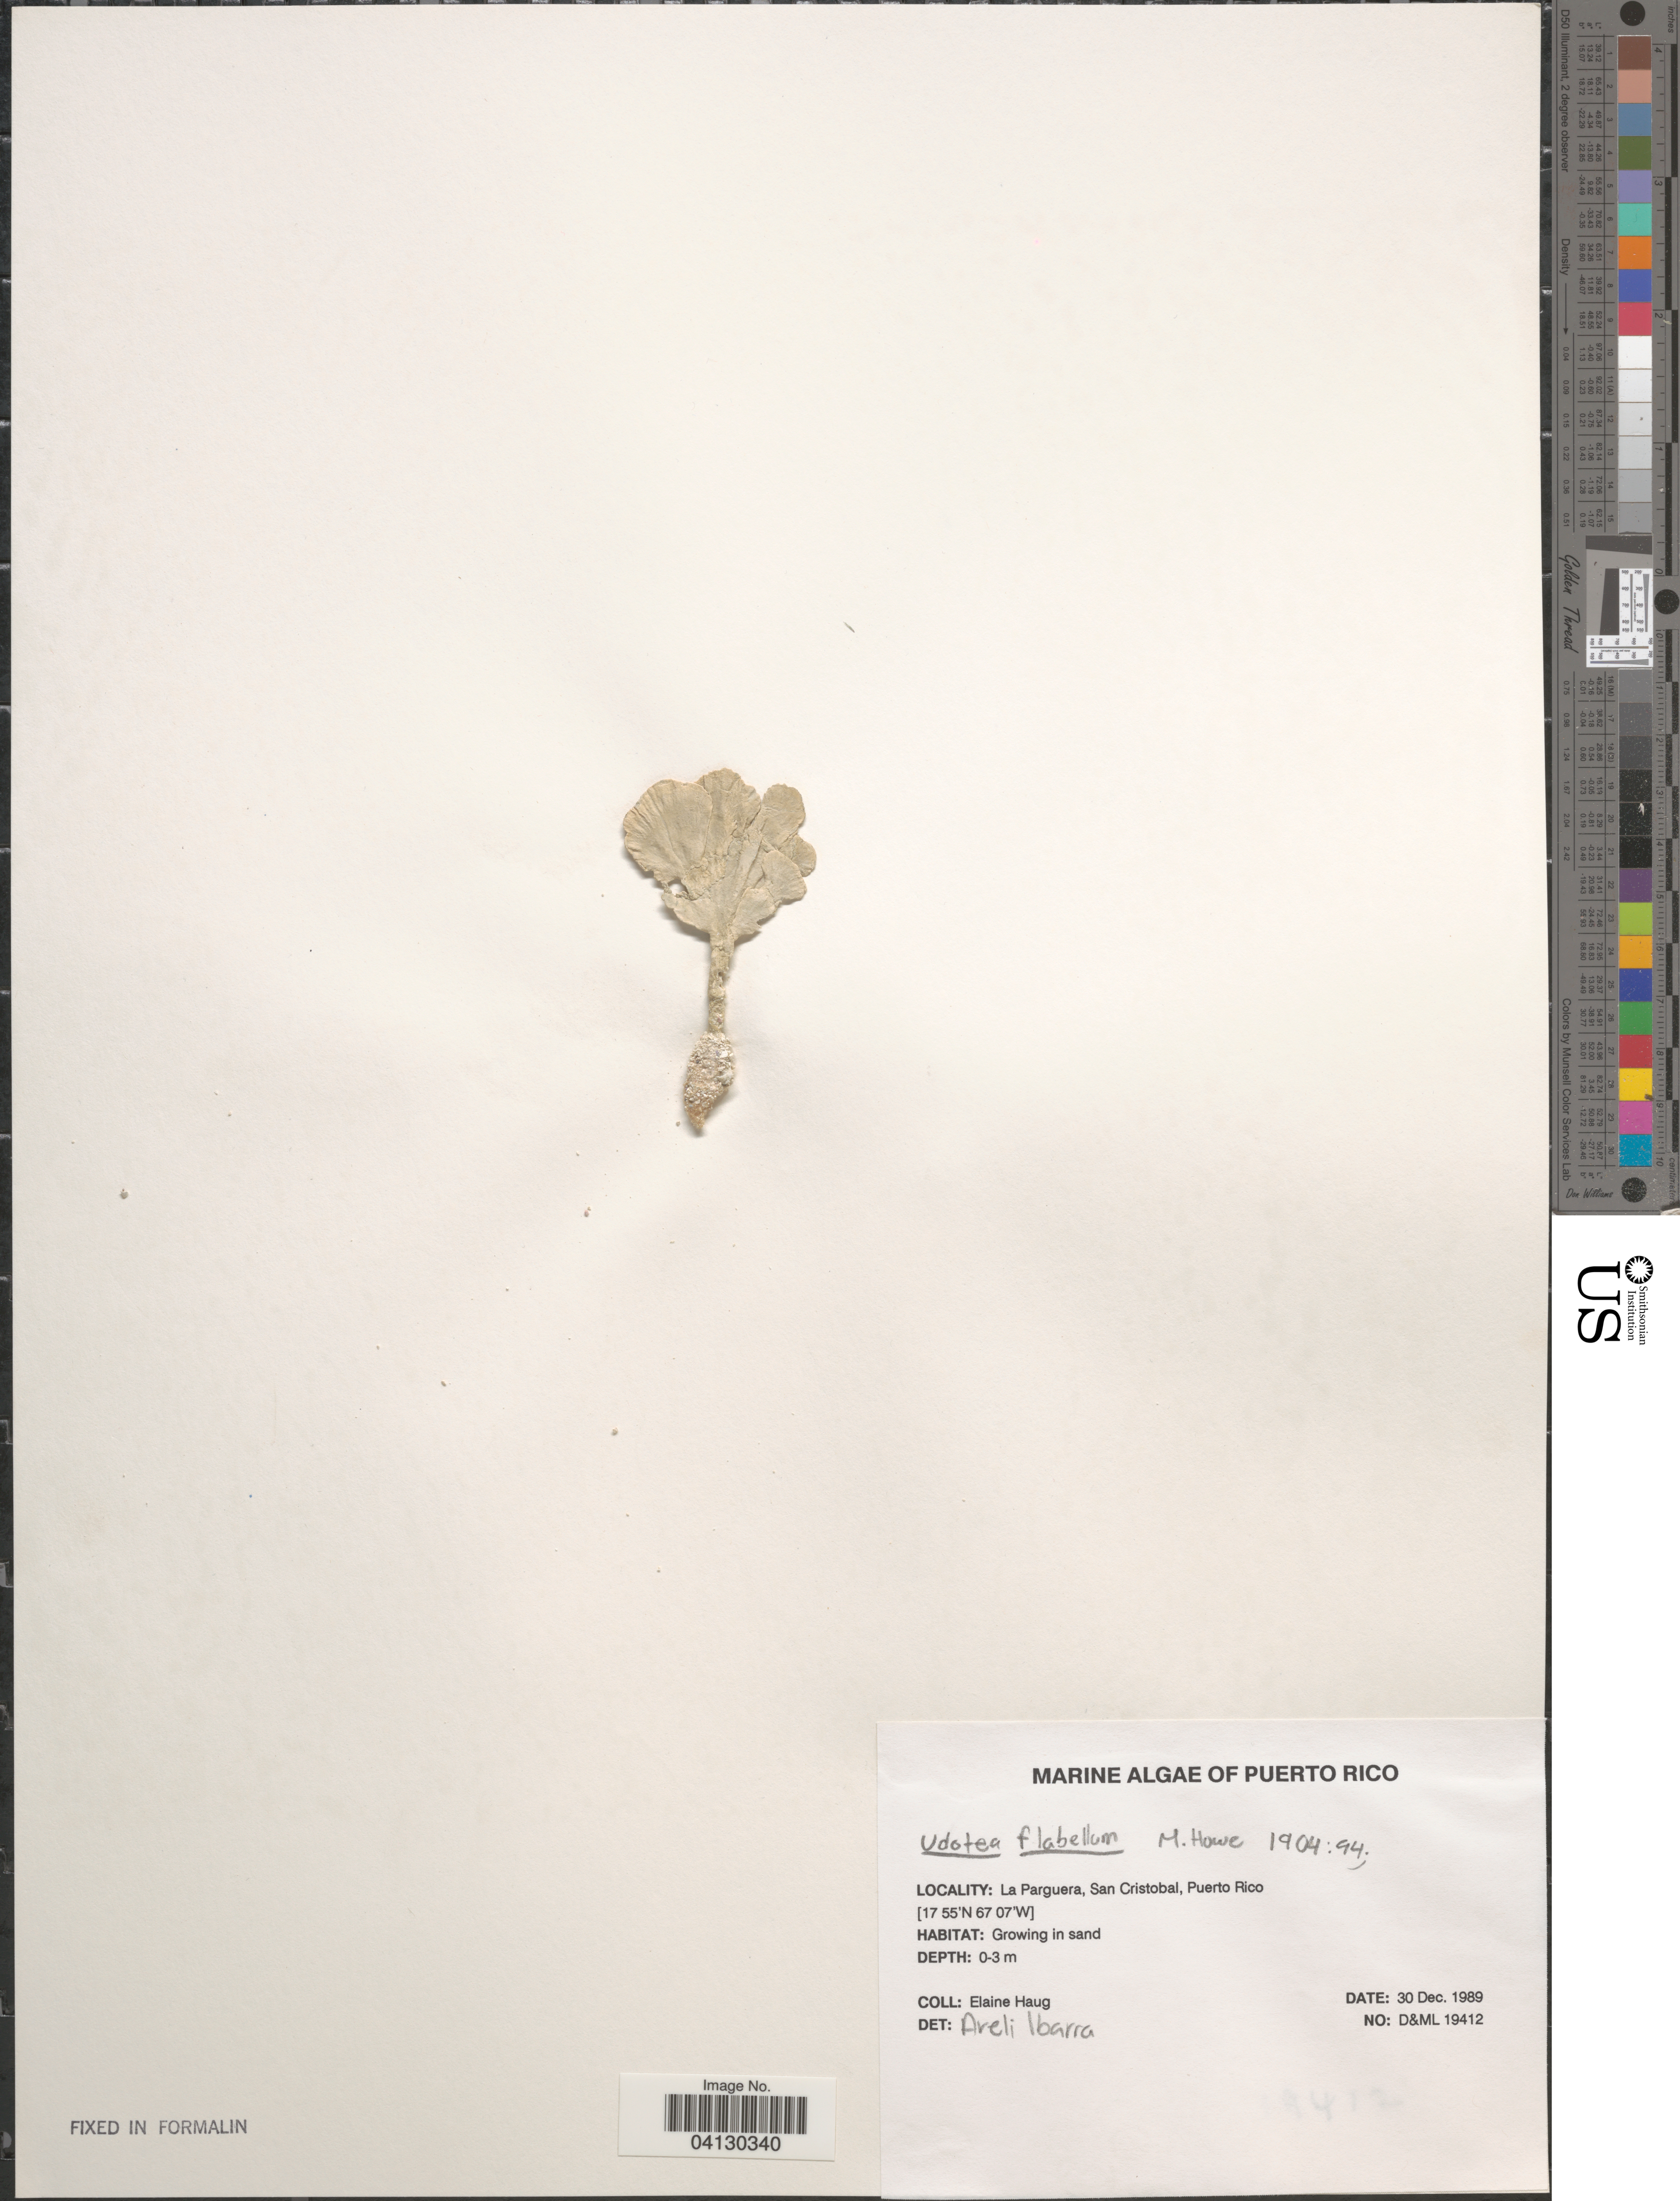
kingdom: Plantae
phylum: Chlorophyta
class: Ulvophyceae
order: Bryopsidales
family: Udoteaceae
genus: Udotea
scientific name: Udotea flabellum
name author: (J. Ellis & Sol.) M. Howe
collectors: E. Haug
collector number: D&ML19412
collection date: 1989-12-30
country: Puerto Rico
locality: La Parguera, San Cristobal.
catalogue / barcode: US 328965